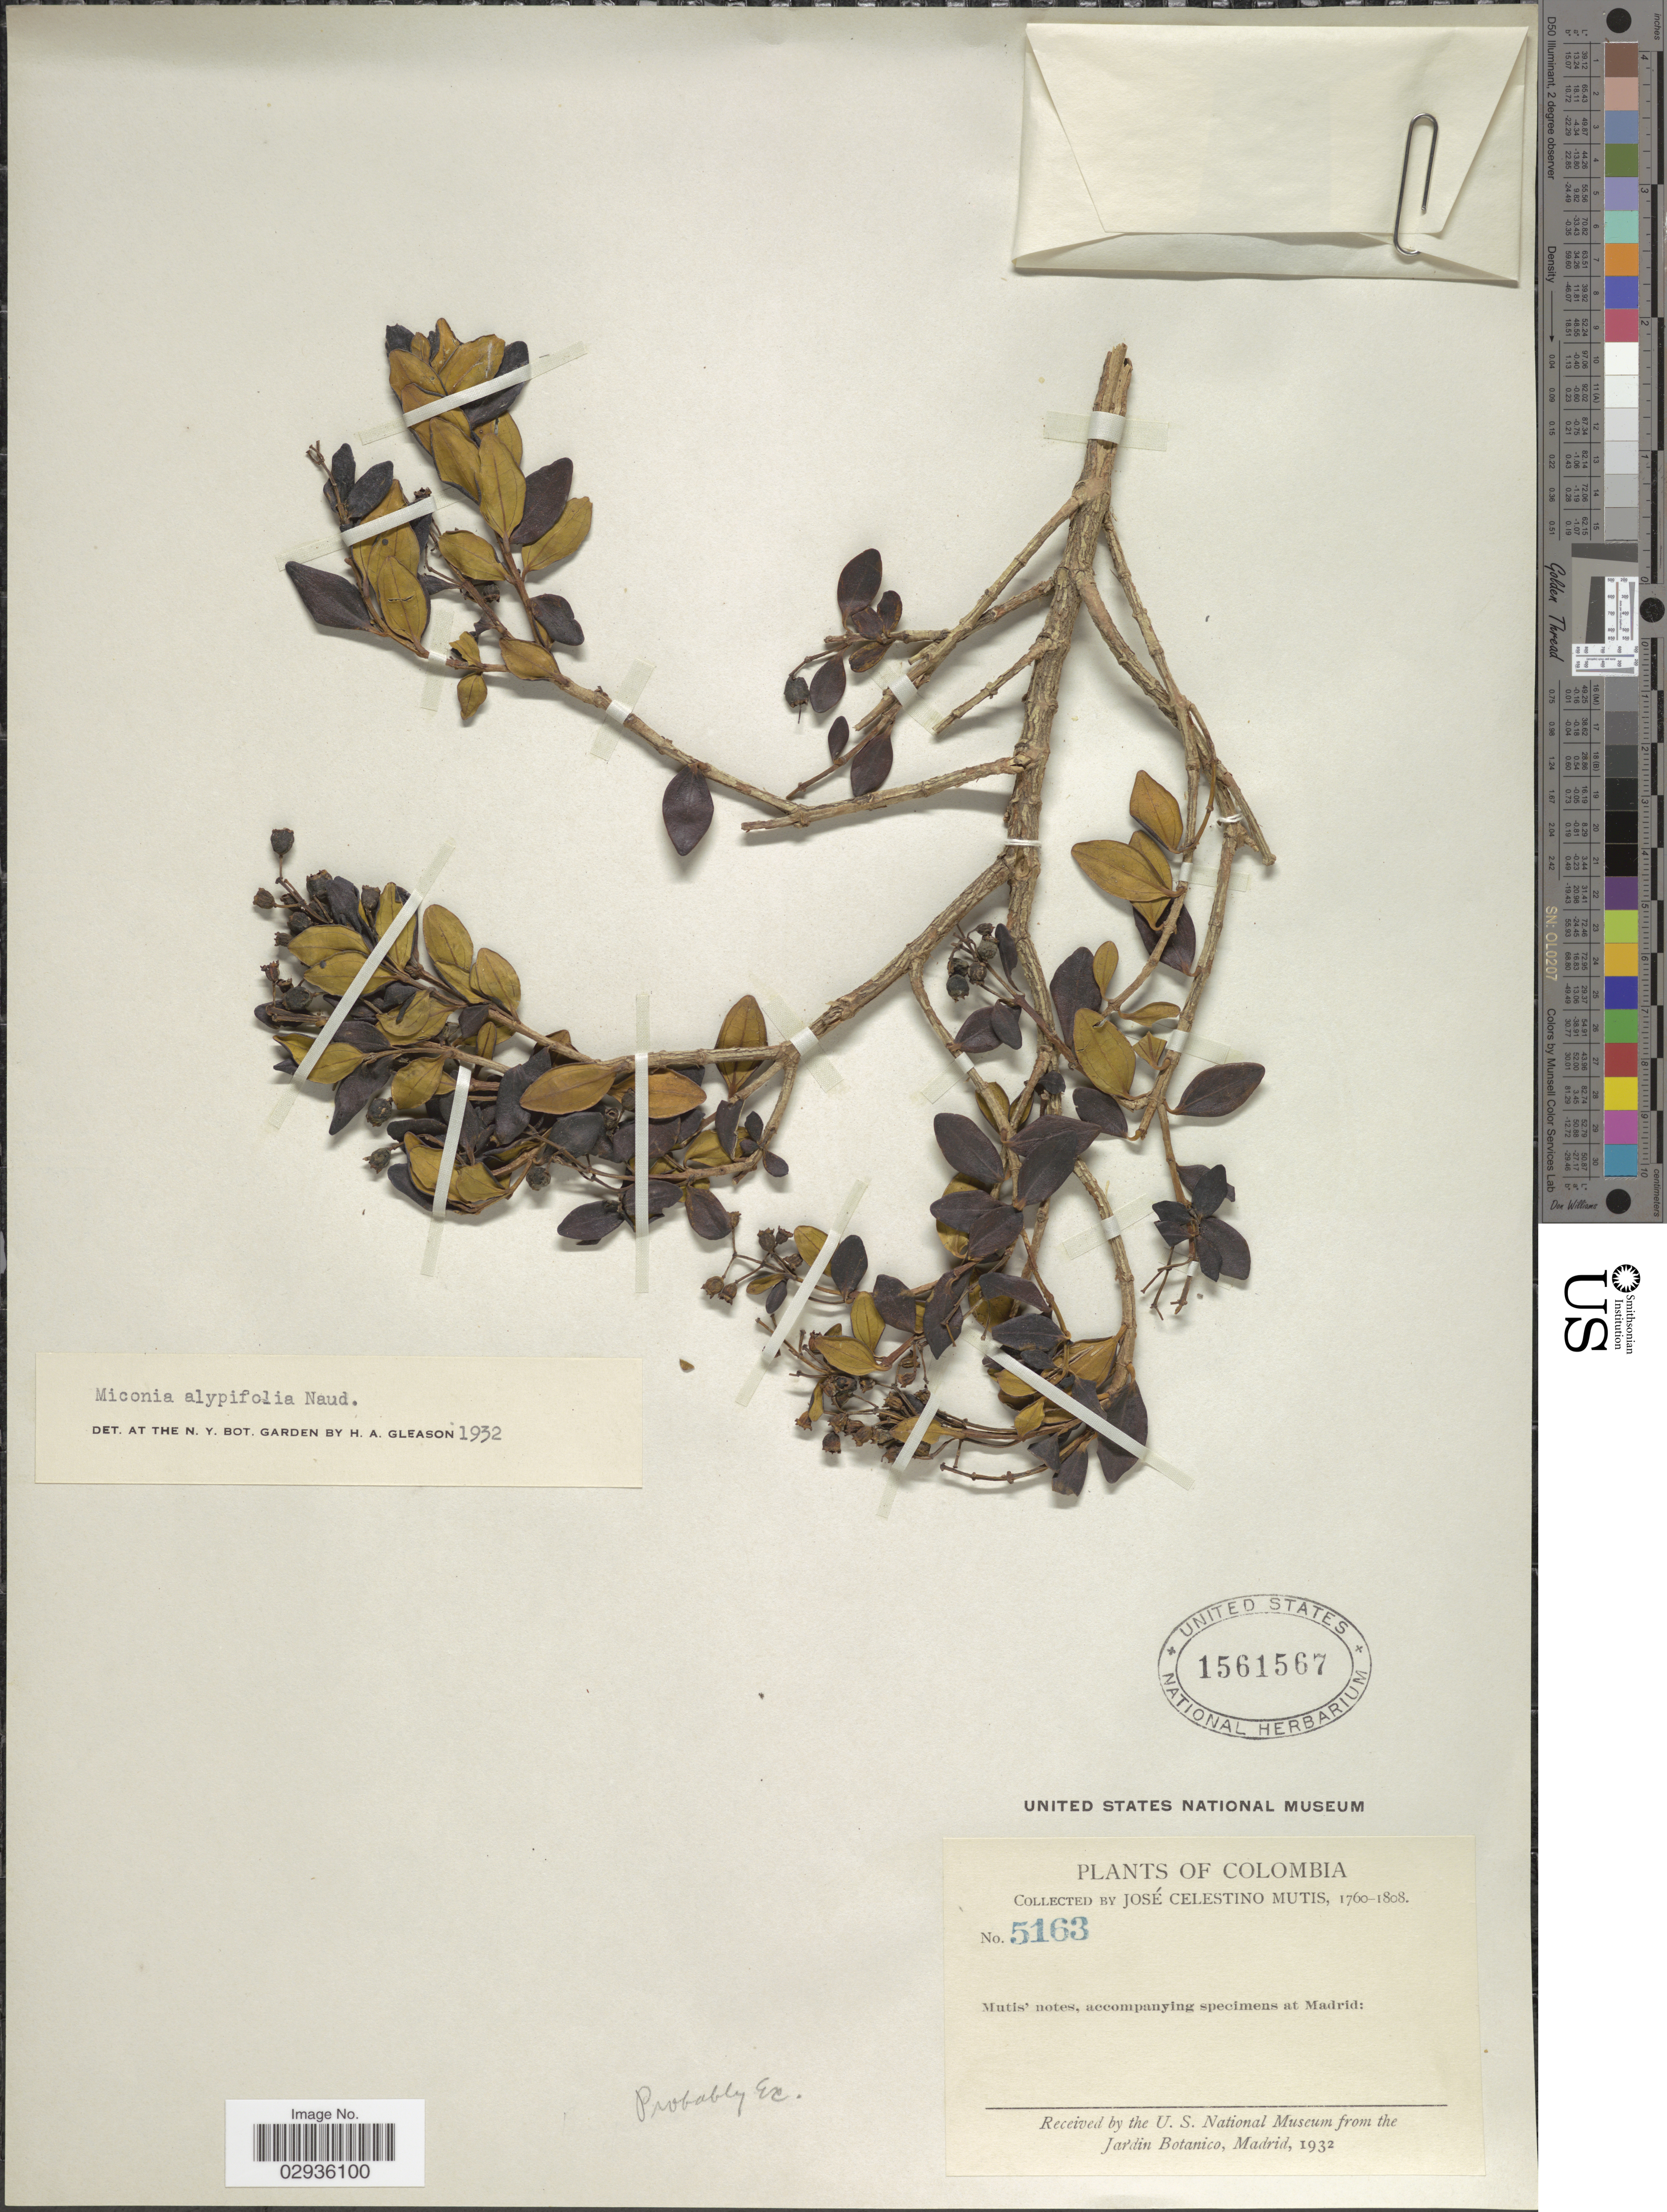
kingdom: Plantae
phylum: Tracheophyta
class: Magnoliopsida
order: Myrtales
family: Melastomataceae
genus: Miconia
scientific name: Miconia alypifolia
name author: Naudin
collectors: J. C. B. Mutis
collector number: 5163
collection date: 1760/1808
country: Colombia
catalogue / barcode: US 1561567